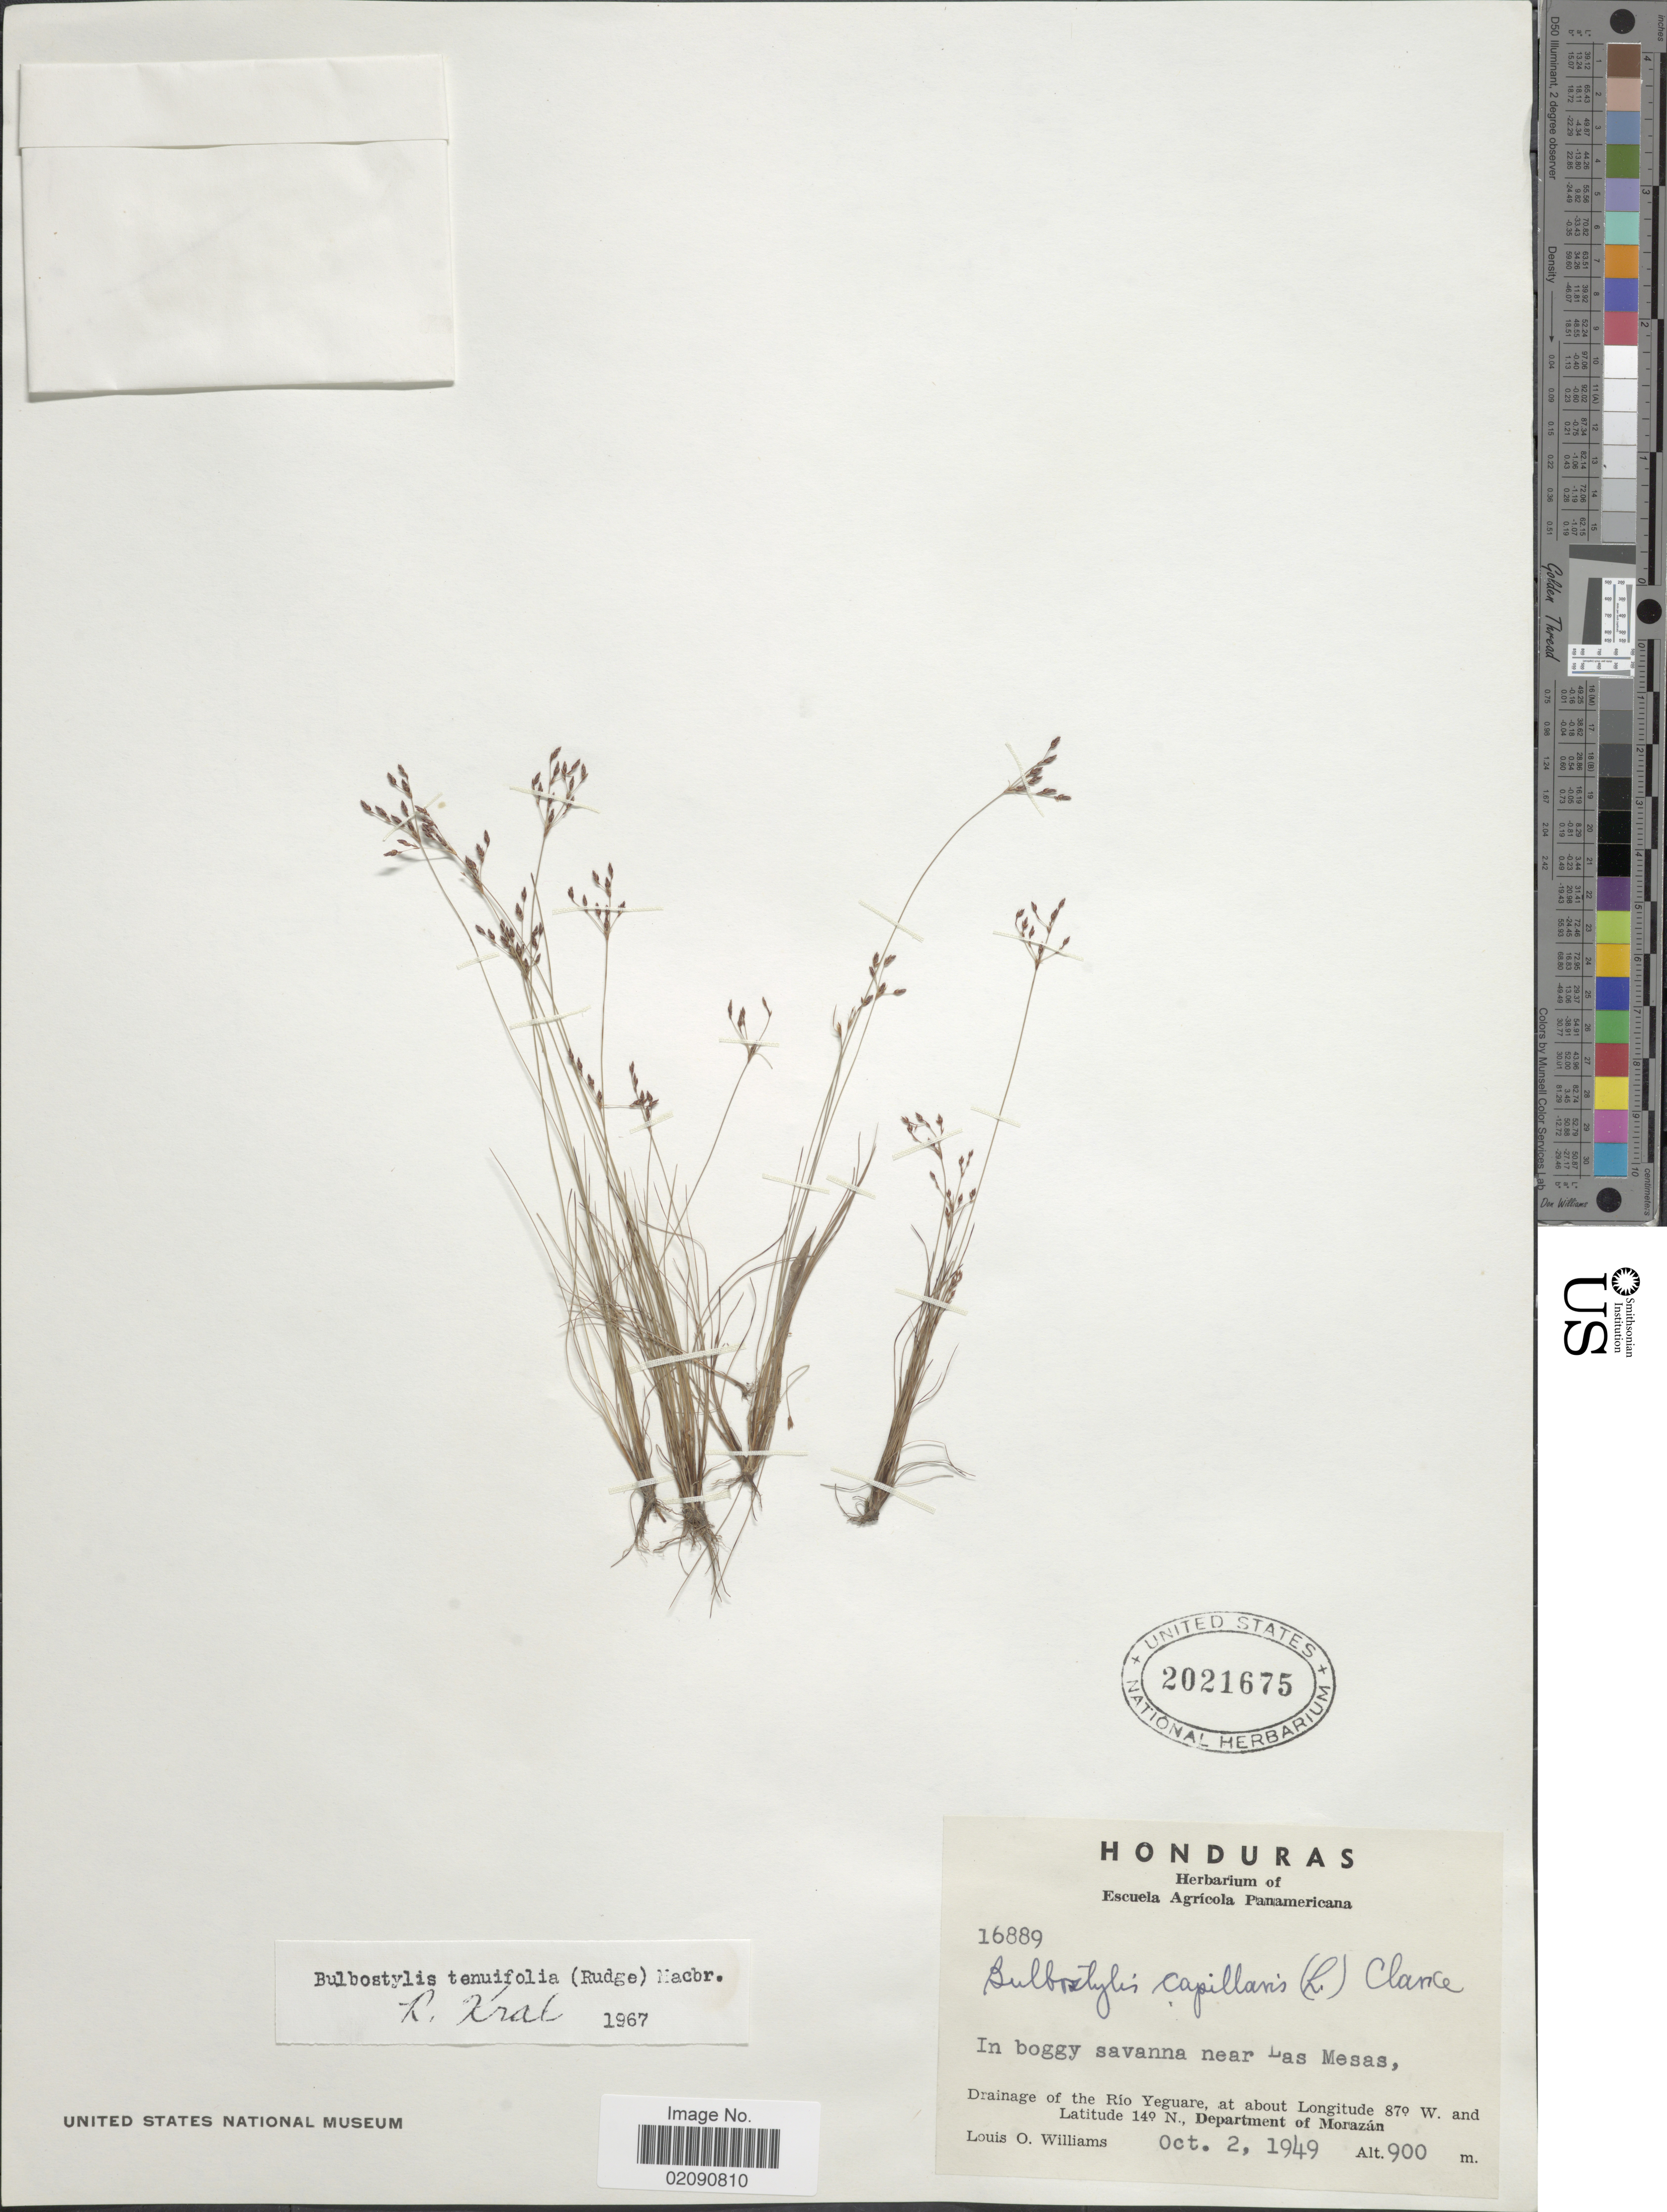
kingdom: Plantae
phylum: Tracheophyta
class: Liliopsida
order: Poales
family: Cyperaceae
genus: Bulbostylis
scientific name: Bulbostylis tenuifolia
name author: (Rudge) J.F. Macbr.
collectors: L. O. Williams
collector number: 16889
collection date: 1949-10-02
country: Honduras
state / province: Fco. Morazán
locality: In boggy savanna near Las Mesas, Drainage of the Rio Yeguare, Department of Morazan.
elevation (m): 900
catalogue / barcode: US 2021675